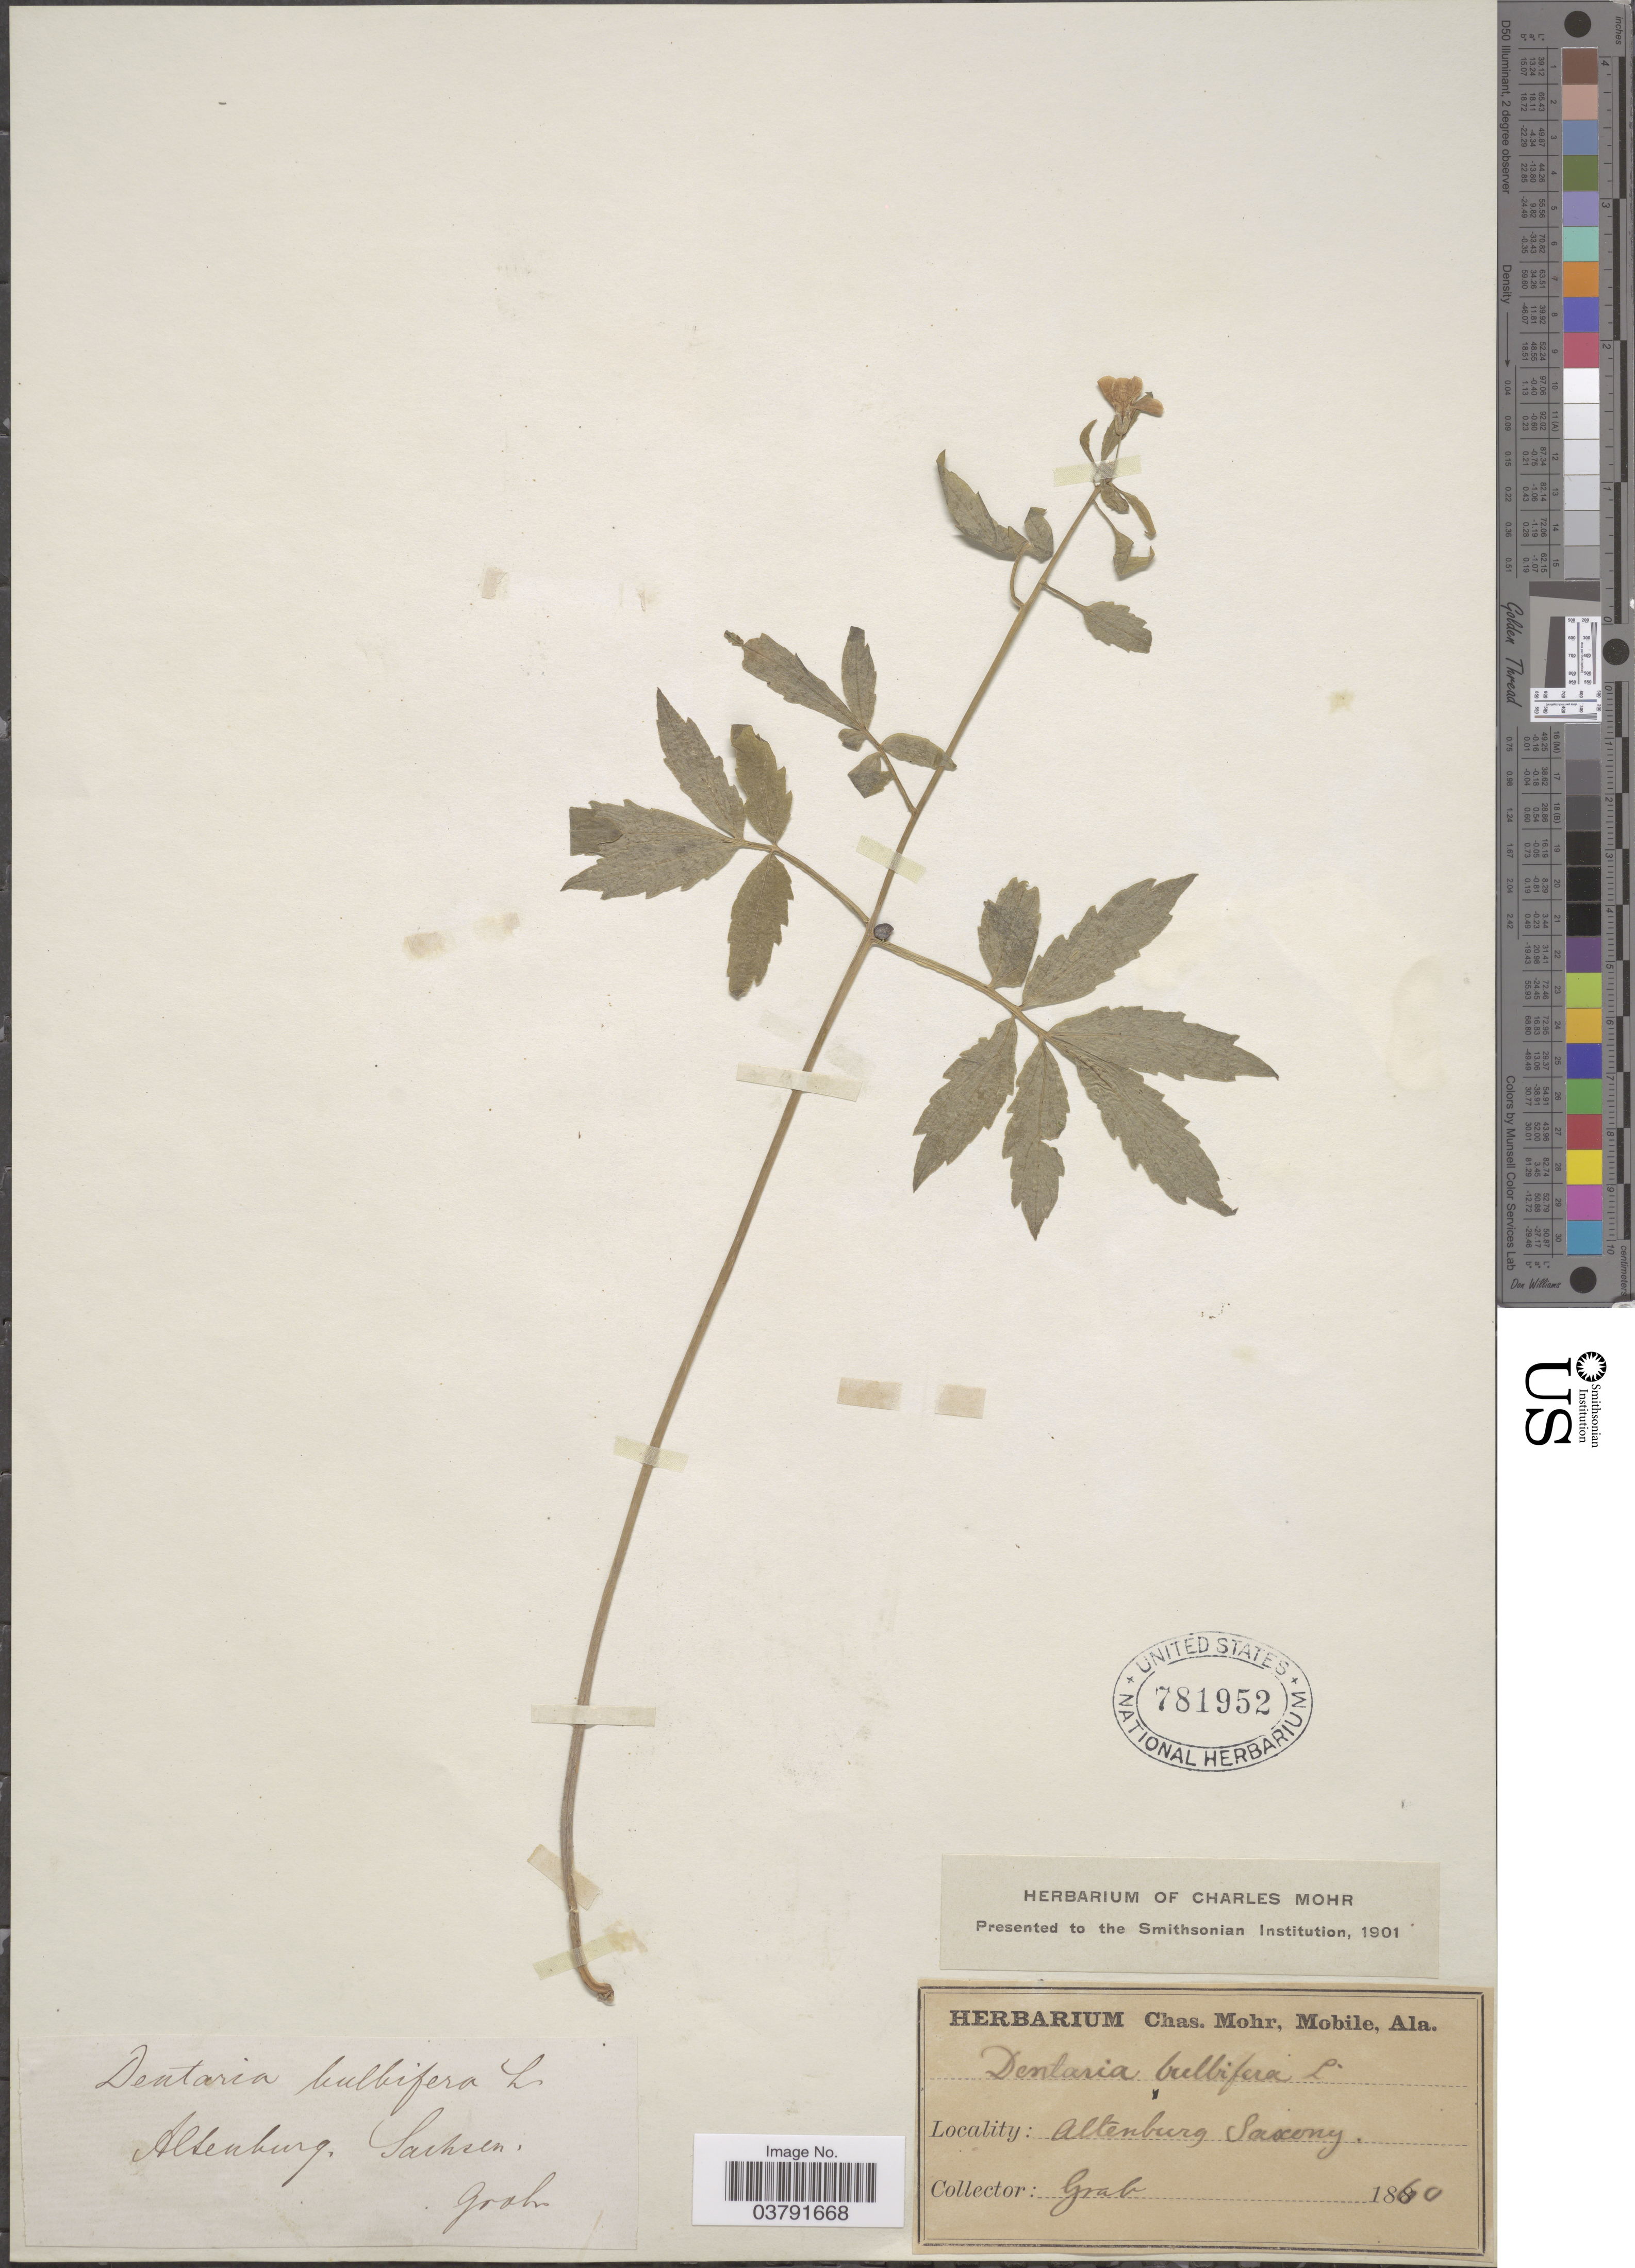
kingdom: Plantae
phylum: Tracheophyta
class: Magnoliopsida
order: Brassicales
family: Brassicaceae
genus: Dentaria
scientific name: Dentaria bulbifera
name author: L.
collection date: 1860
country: Germany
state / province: Sachsen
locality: Altenburg Saxony.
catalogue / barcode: US 781952